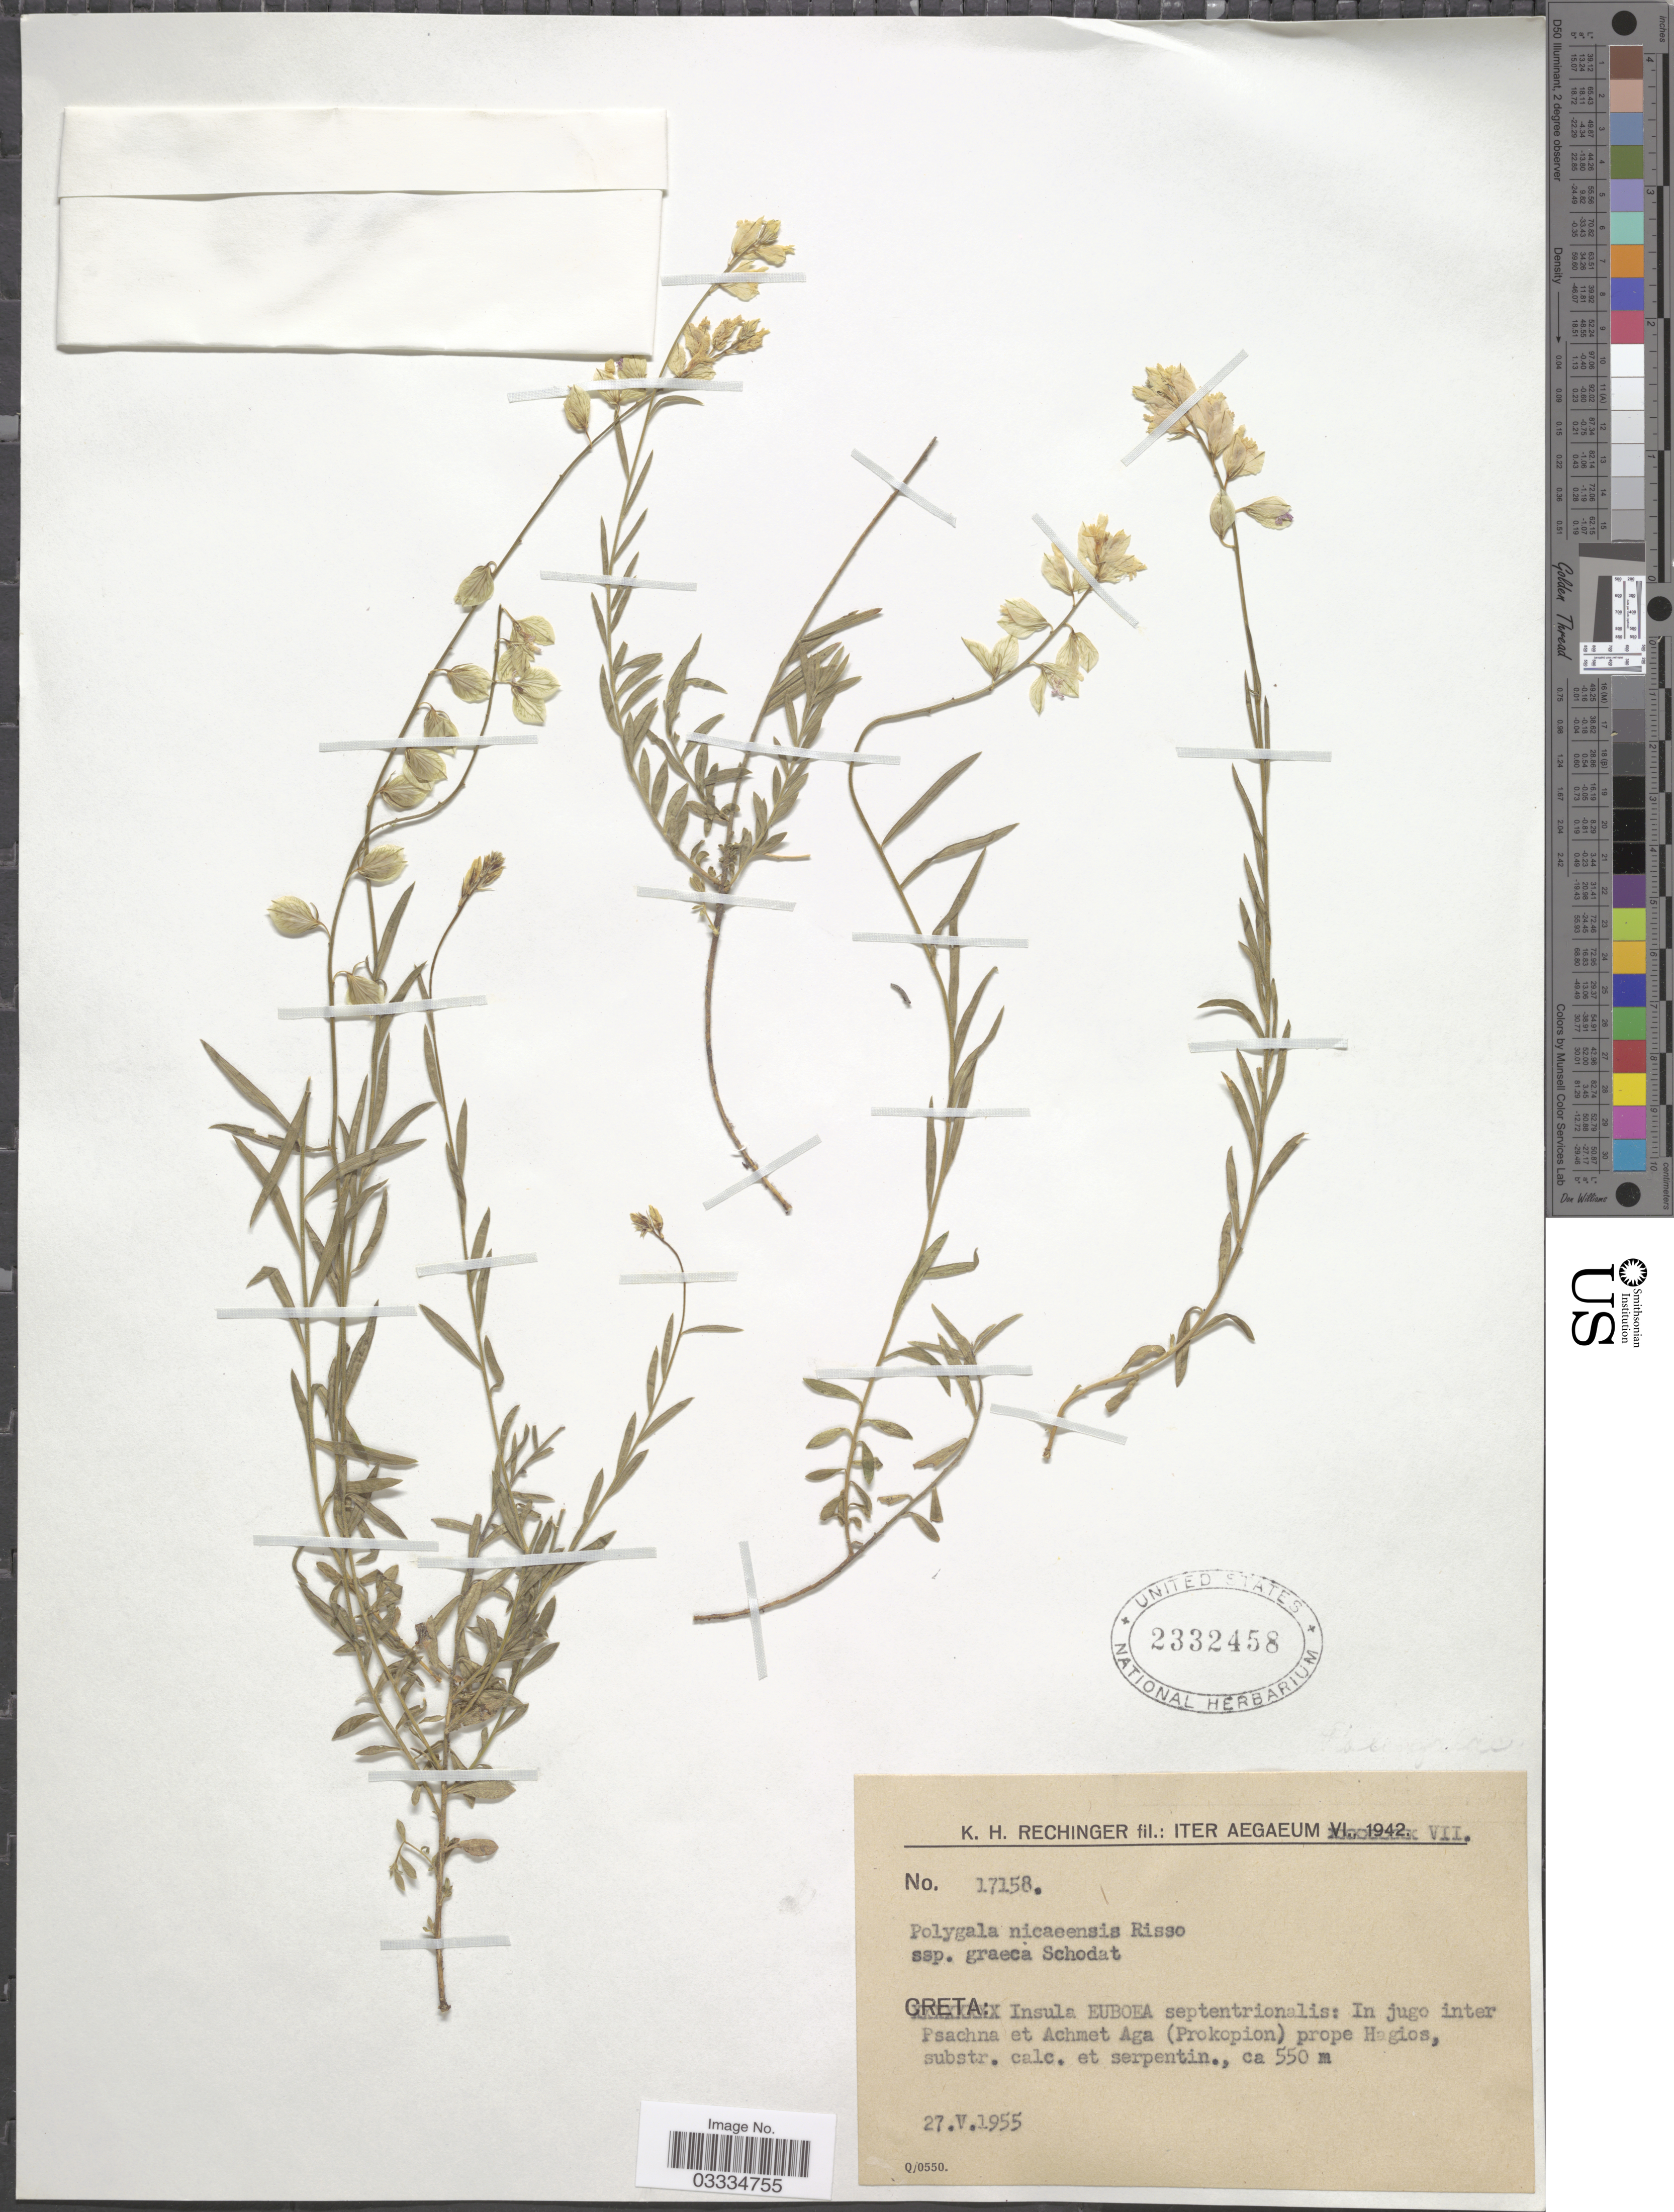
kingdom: Plantae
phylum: Tracheophyta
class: Magnoliopsida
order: Fabales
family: Polygalaceae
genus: Polygala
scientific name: Polygala nicaraguensis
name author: Chodat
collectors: K. H. Rechinger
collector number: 17158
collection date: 1955-05-27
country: Greece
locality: Iter Aegaeum. Insula Euboea septentrionalis: In jugo inter Psachna et Achmet Aga (Prokopion) prope Hagios substr. calc. et serpentin.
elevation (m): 550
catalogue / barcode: US 2332458